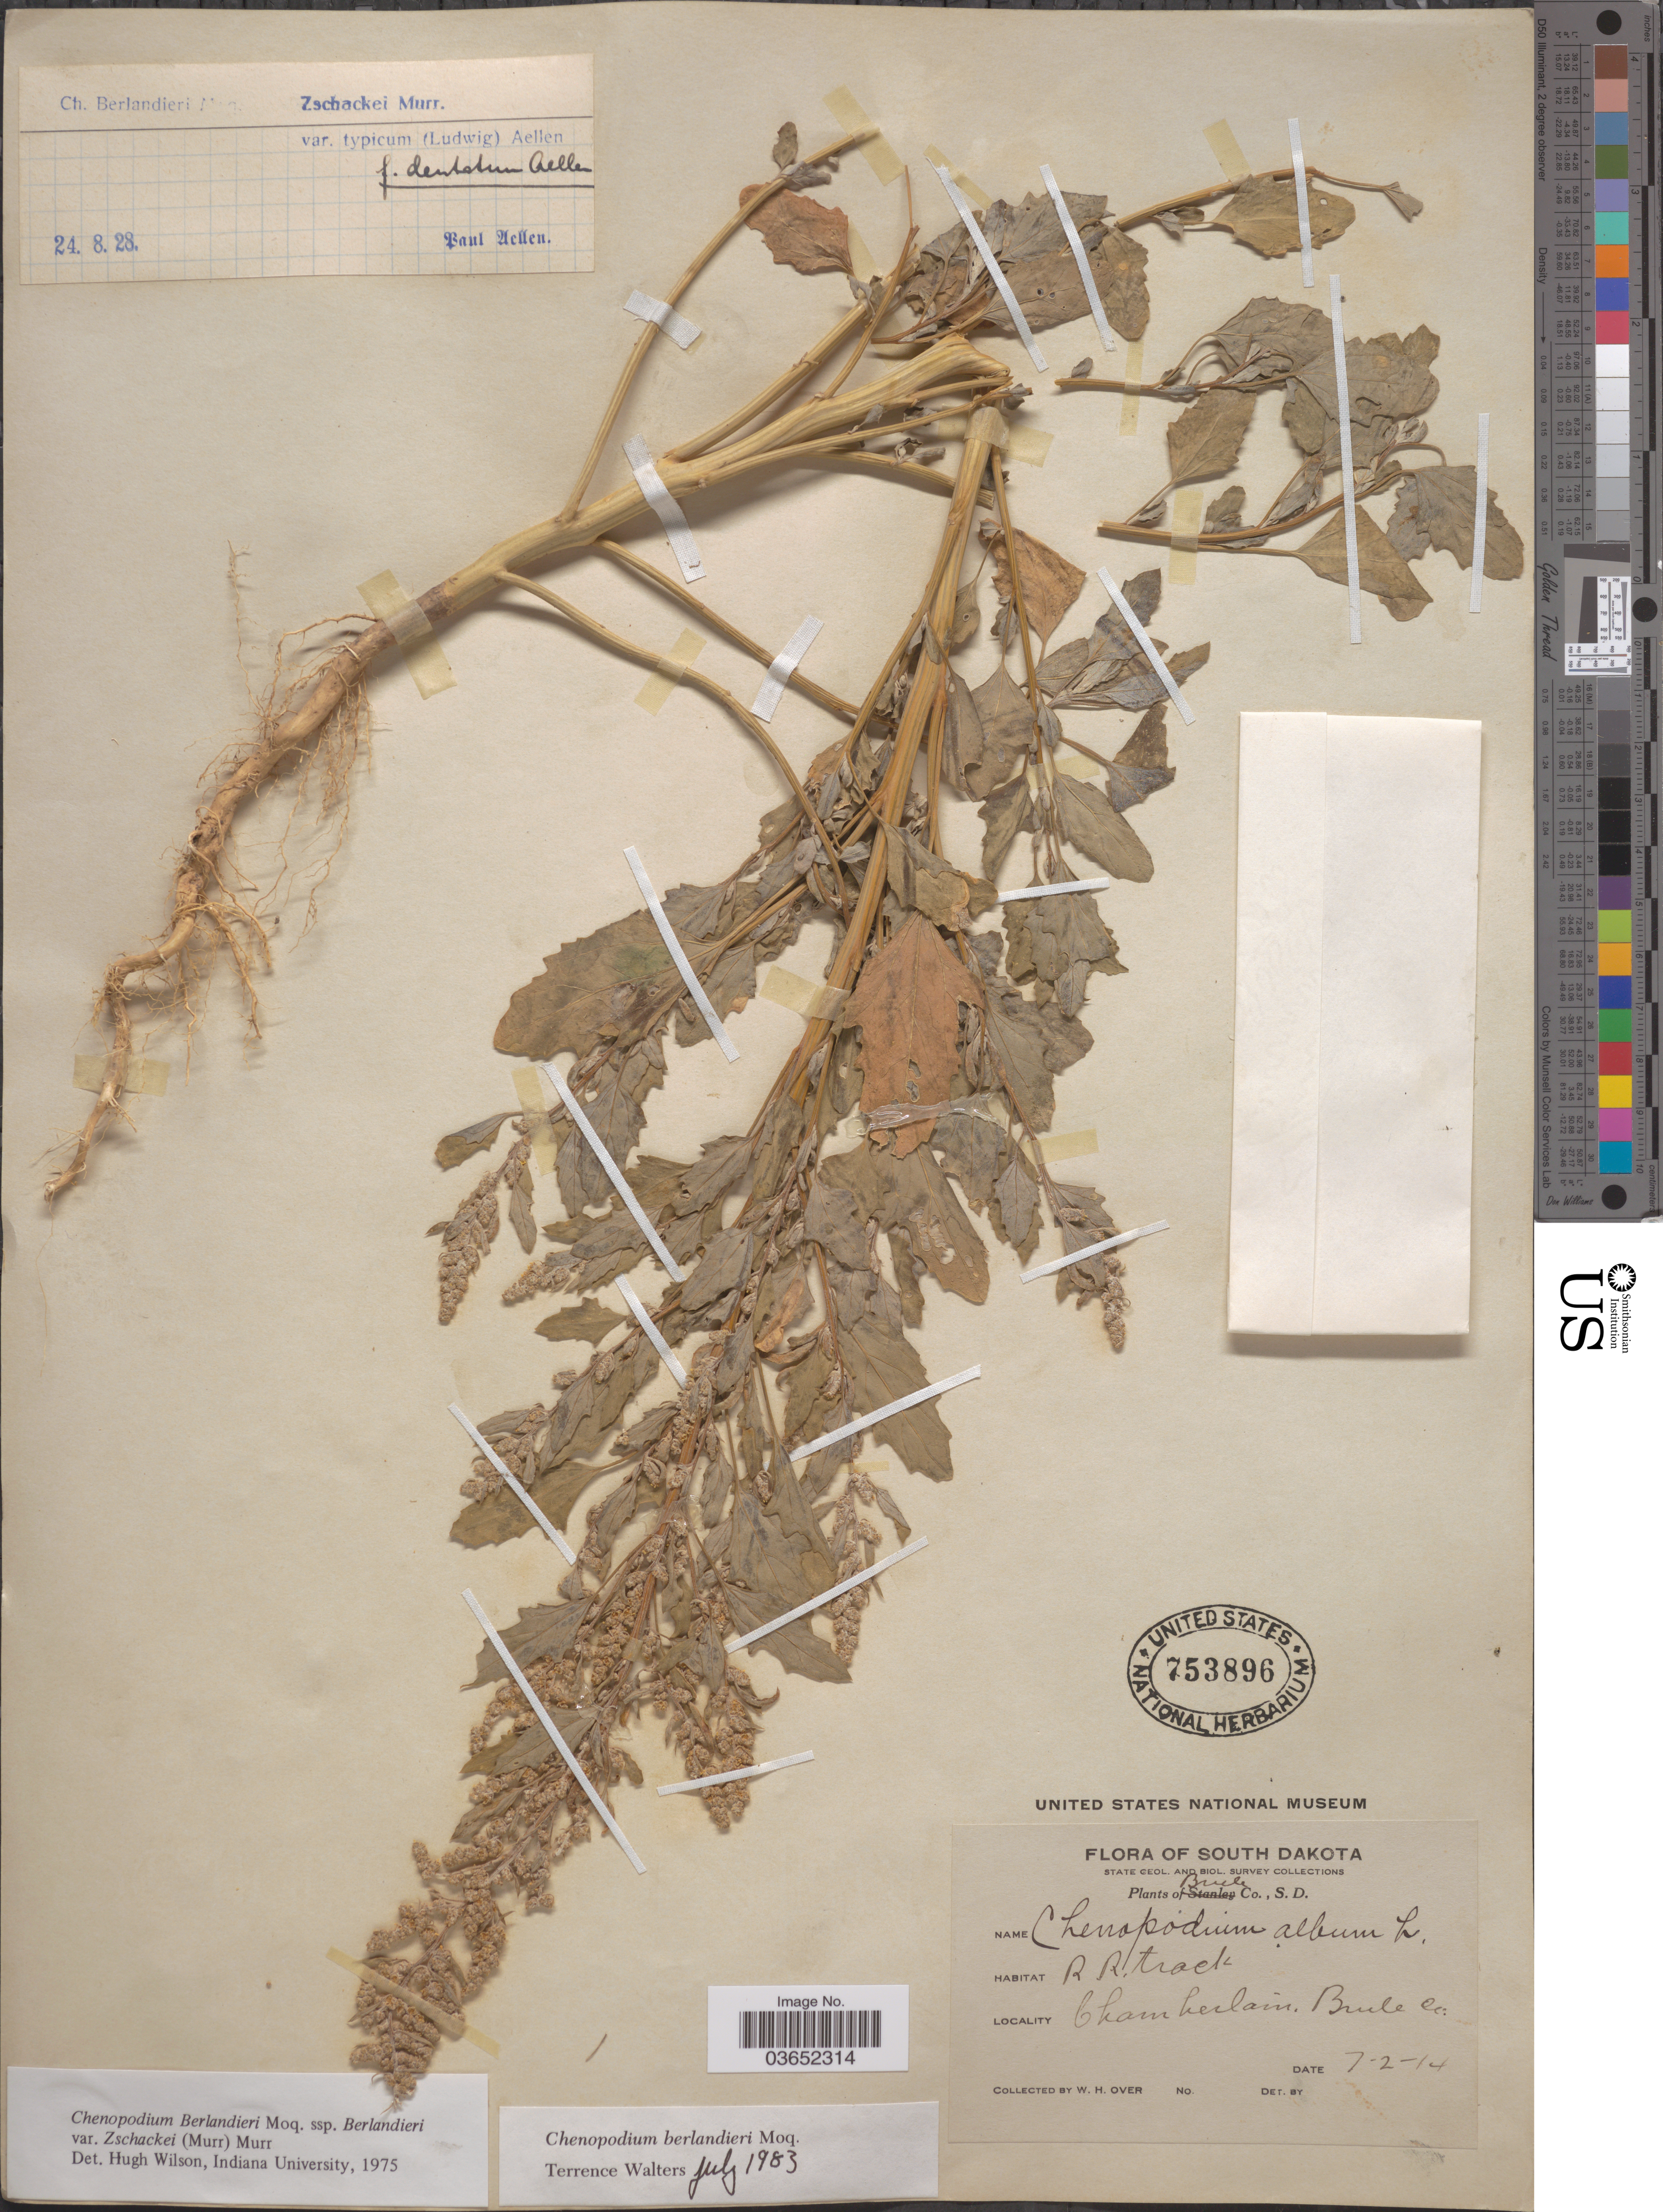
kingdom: Plantae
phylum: Tracheophyta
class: Magnoliopsida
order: Caryophyllales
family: Amaranthaceae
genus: Chenopodium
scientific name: Chenopodium berlandieri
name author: Moq.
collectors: W. Over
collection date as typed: Transcribed d/m/y: 2/7/14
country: United States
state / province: South Dakota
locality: R. R. track. Chamberlain. Bruce Co.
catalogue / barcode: US 753896